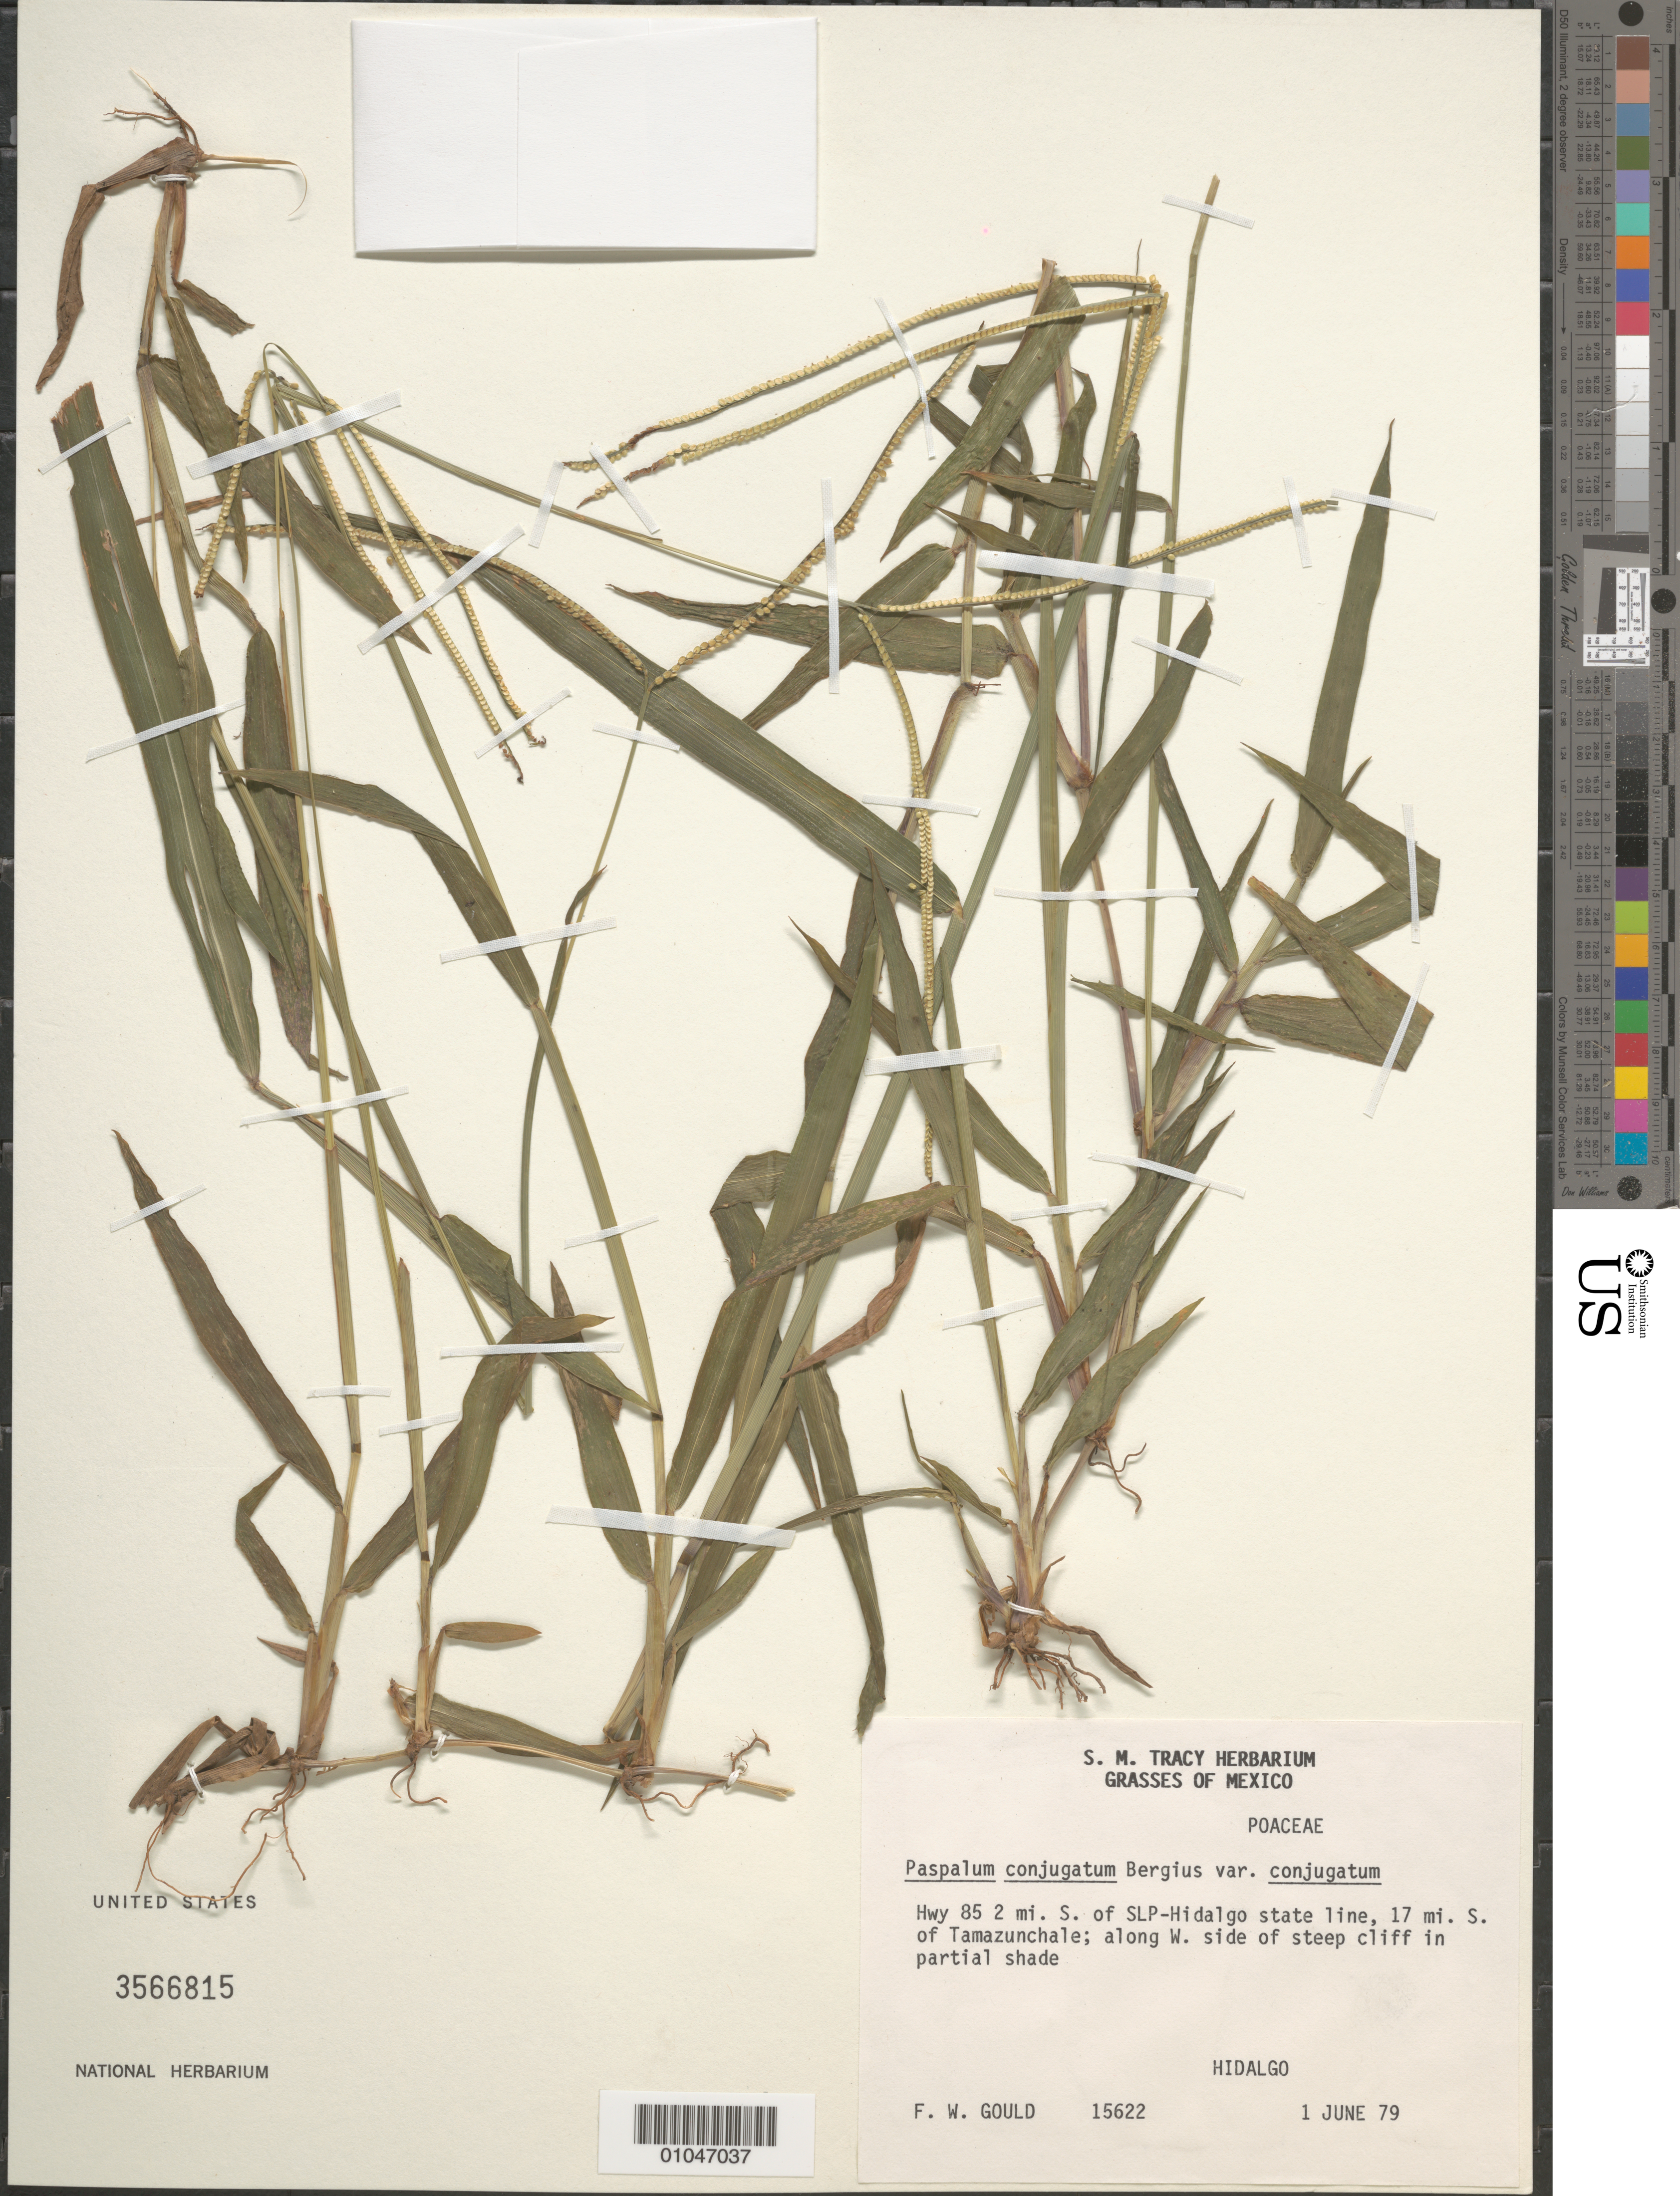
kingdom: Plantae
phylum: Tracheophyta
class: Liliopsida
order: Poales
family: Poaceae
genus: Paspalum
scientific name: Paspalum conjugatum var. conjugatum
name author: P.J. Bergius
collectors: F. W. Gould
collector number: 15622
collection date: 1979-06-01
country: Mexico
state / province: Hidalgo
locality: Hwy 85 2 mi S of SLP-Hidalgo state line, 17 mi S of Tamazunchale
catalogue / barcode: US 3566815